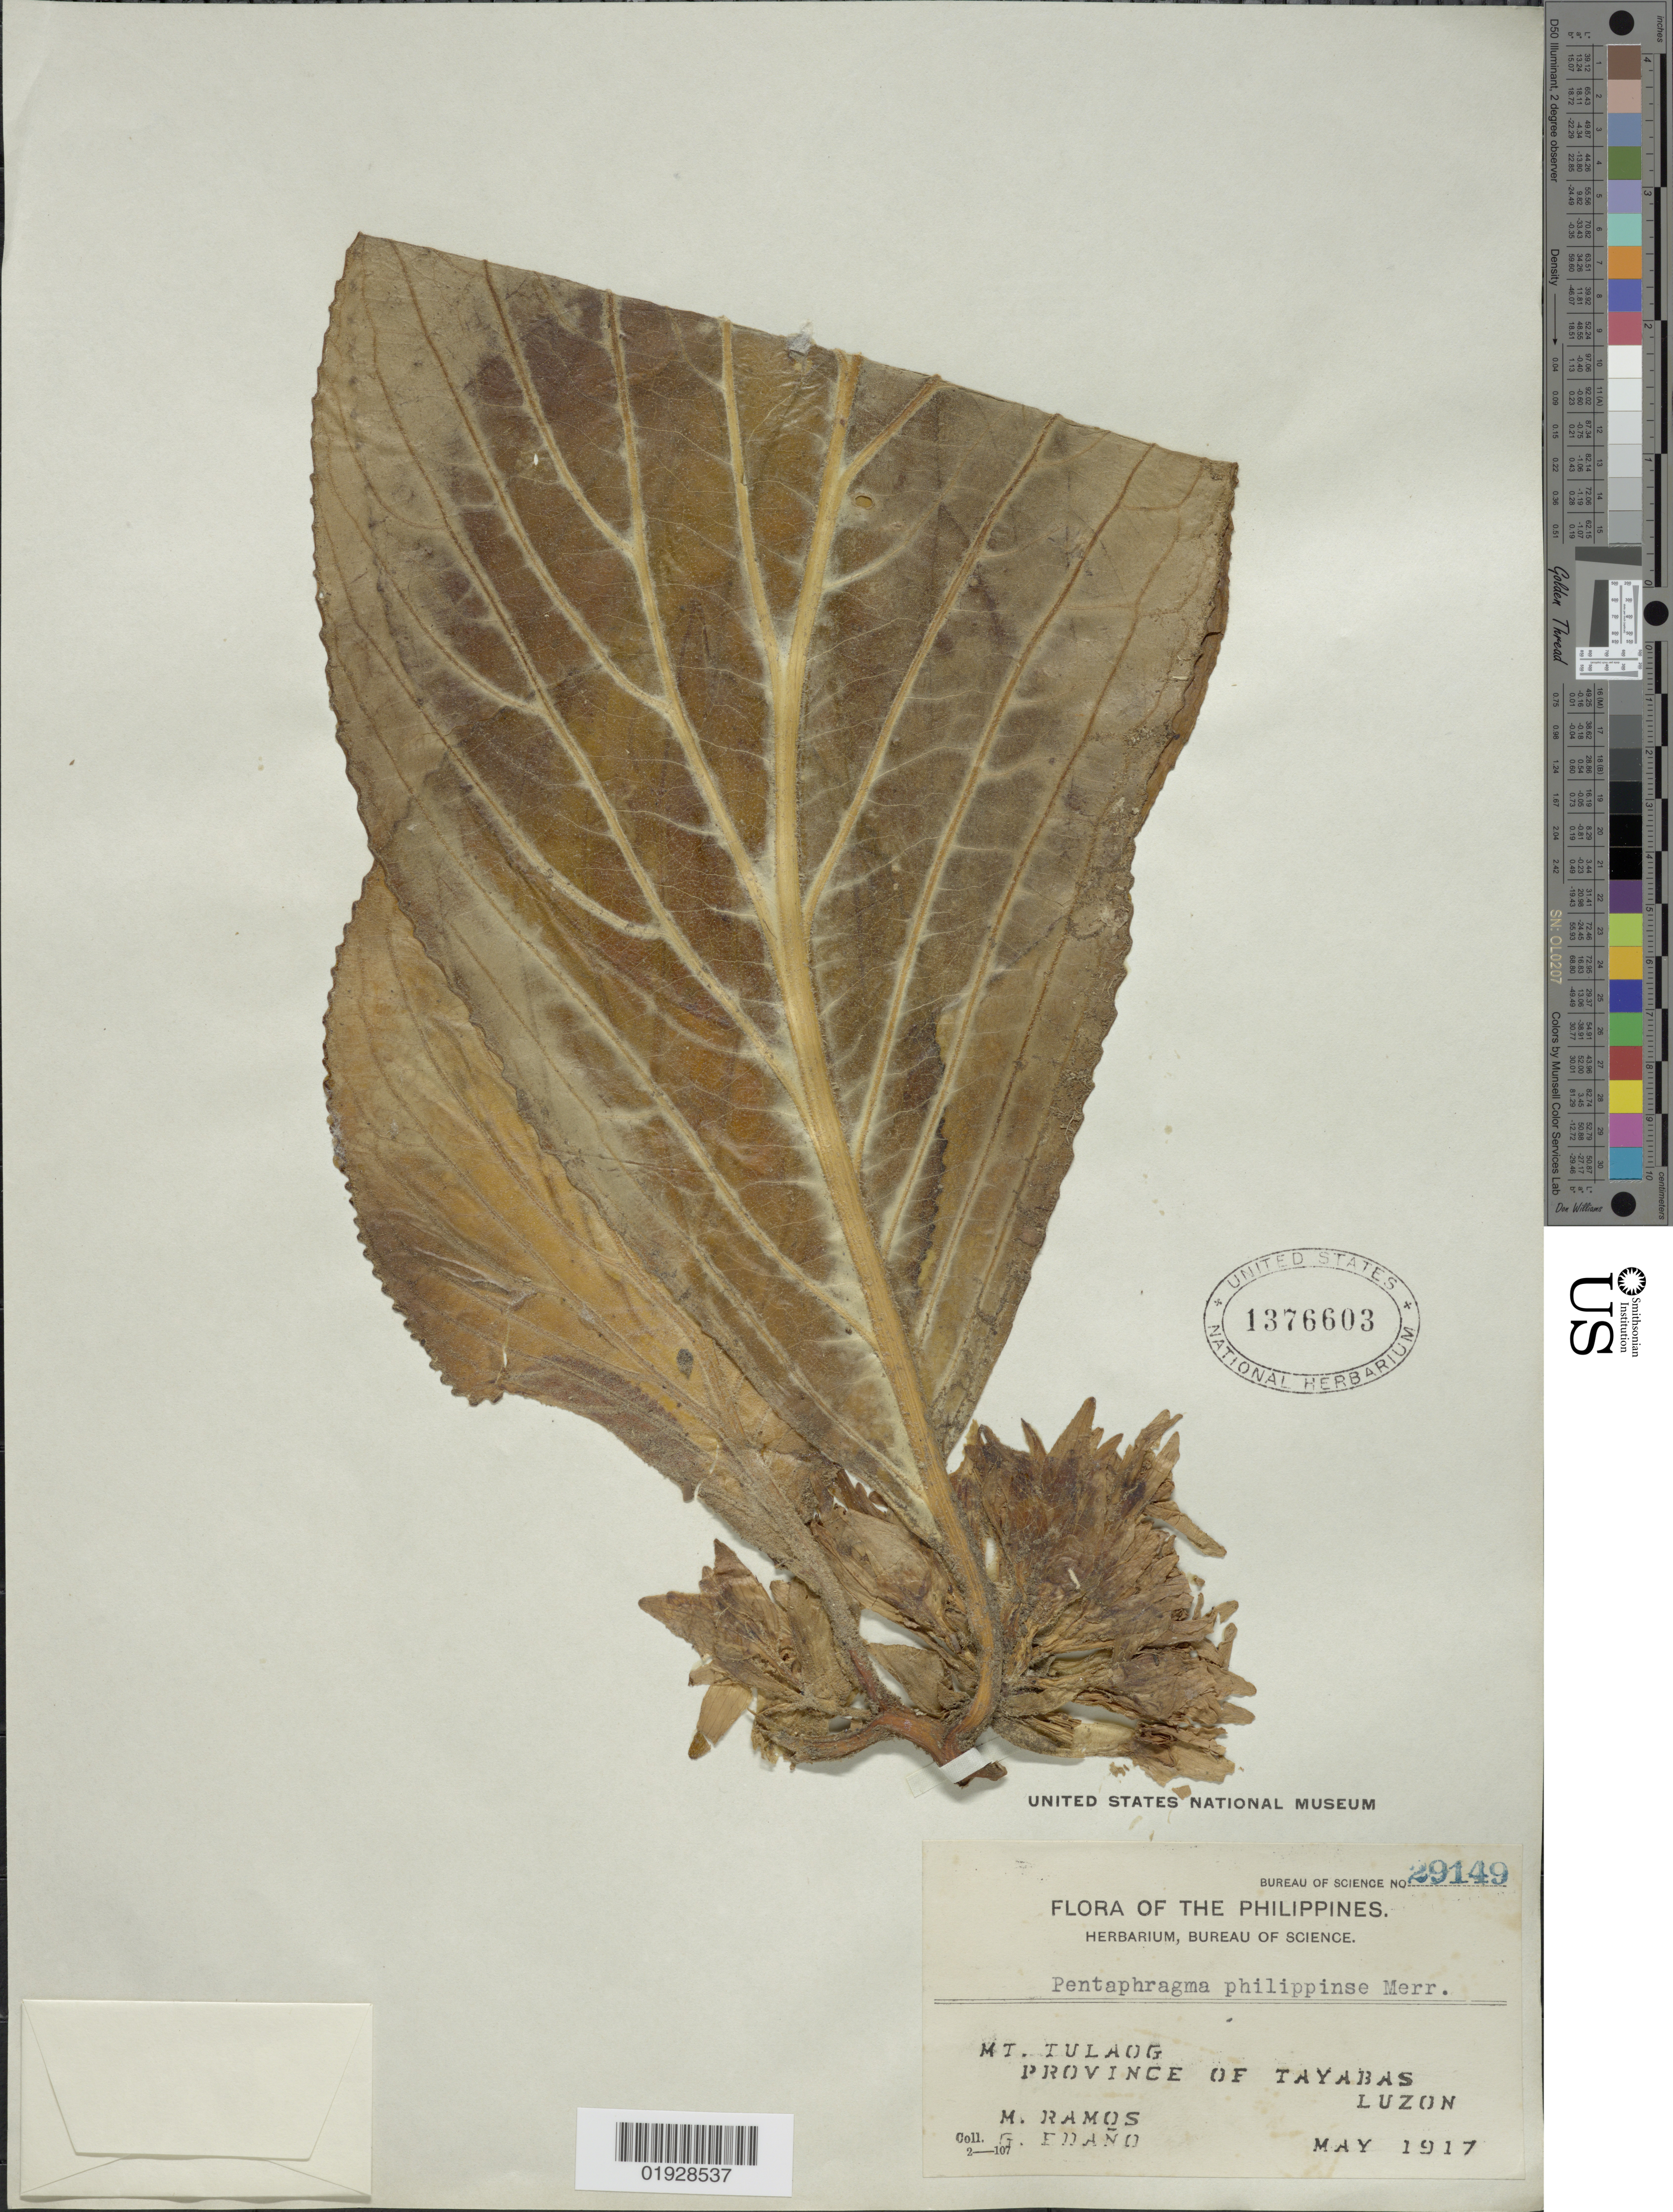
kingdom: Plantae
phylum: Tracheophyta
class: Magnoliopsida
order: Asterales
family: Pentaphragmataceae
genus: Pentaphragma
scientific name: Pentaphragma philippinensis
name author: Merr.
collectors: M. Ramos & G. Edaño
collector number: Bureau of Science 29149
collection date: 1917-05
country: Philippines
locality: Mt. Tulaog, Province of Tayabas, Luzon.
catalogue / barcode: US 1376603